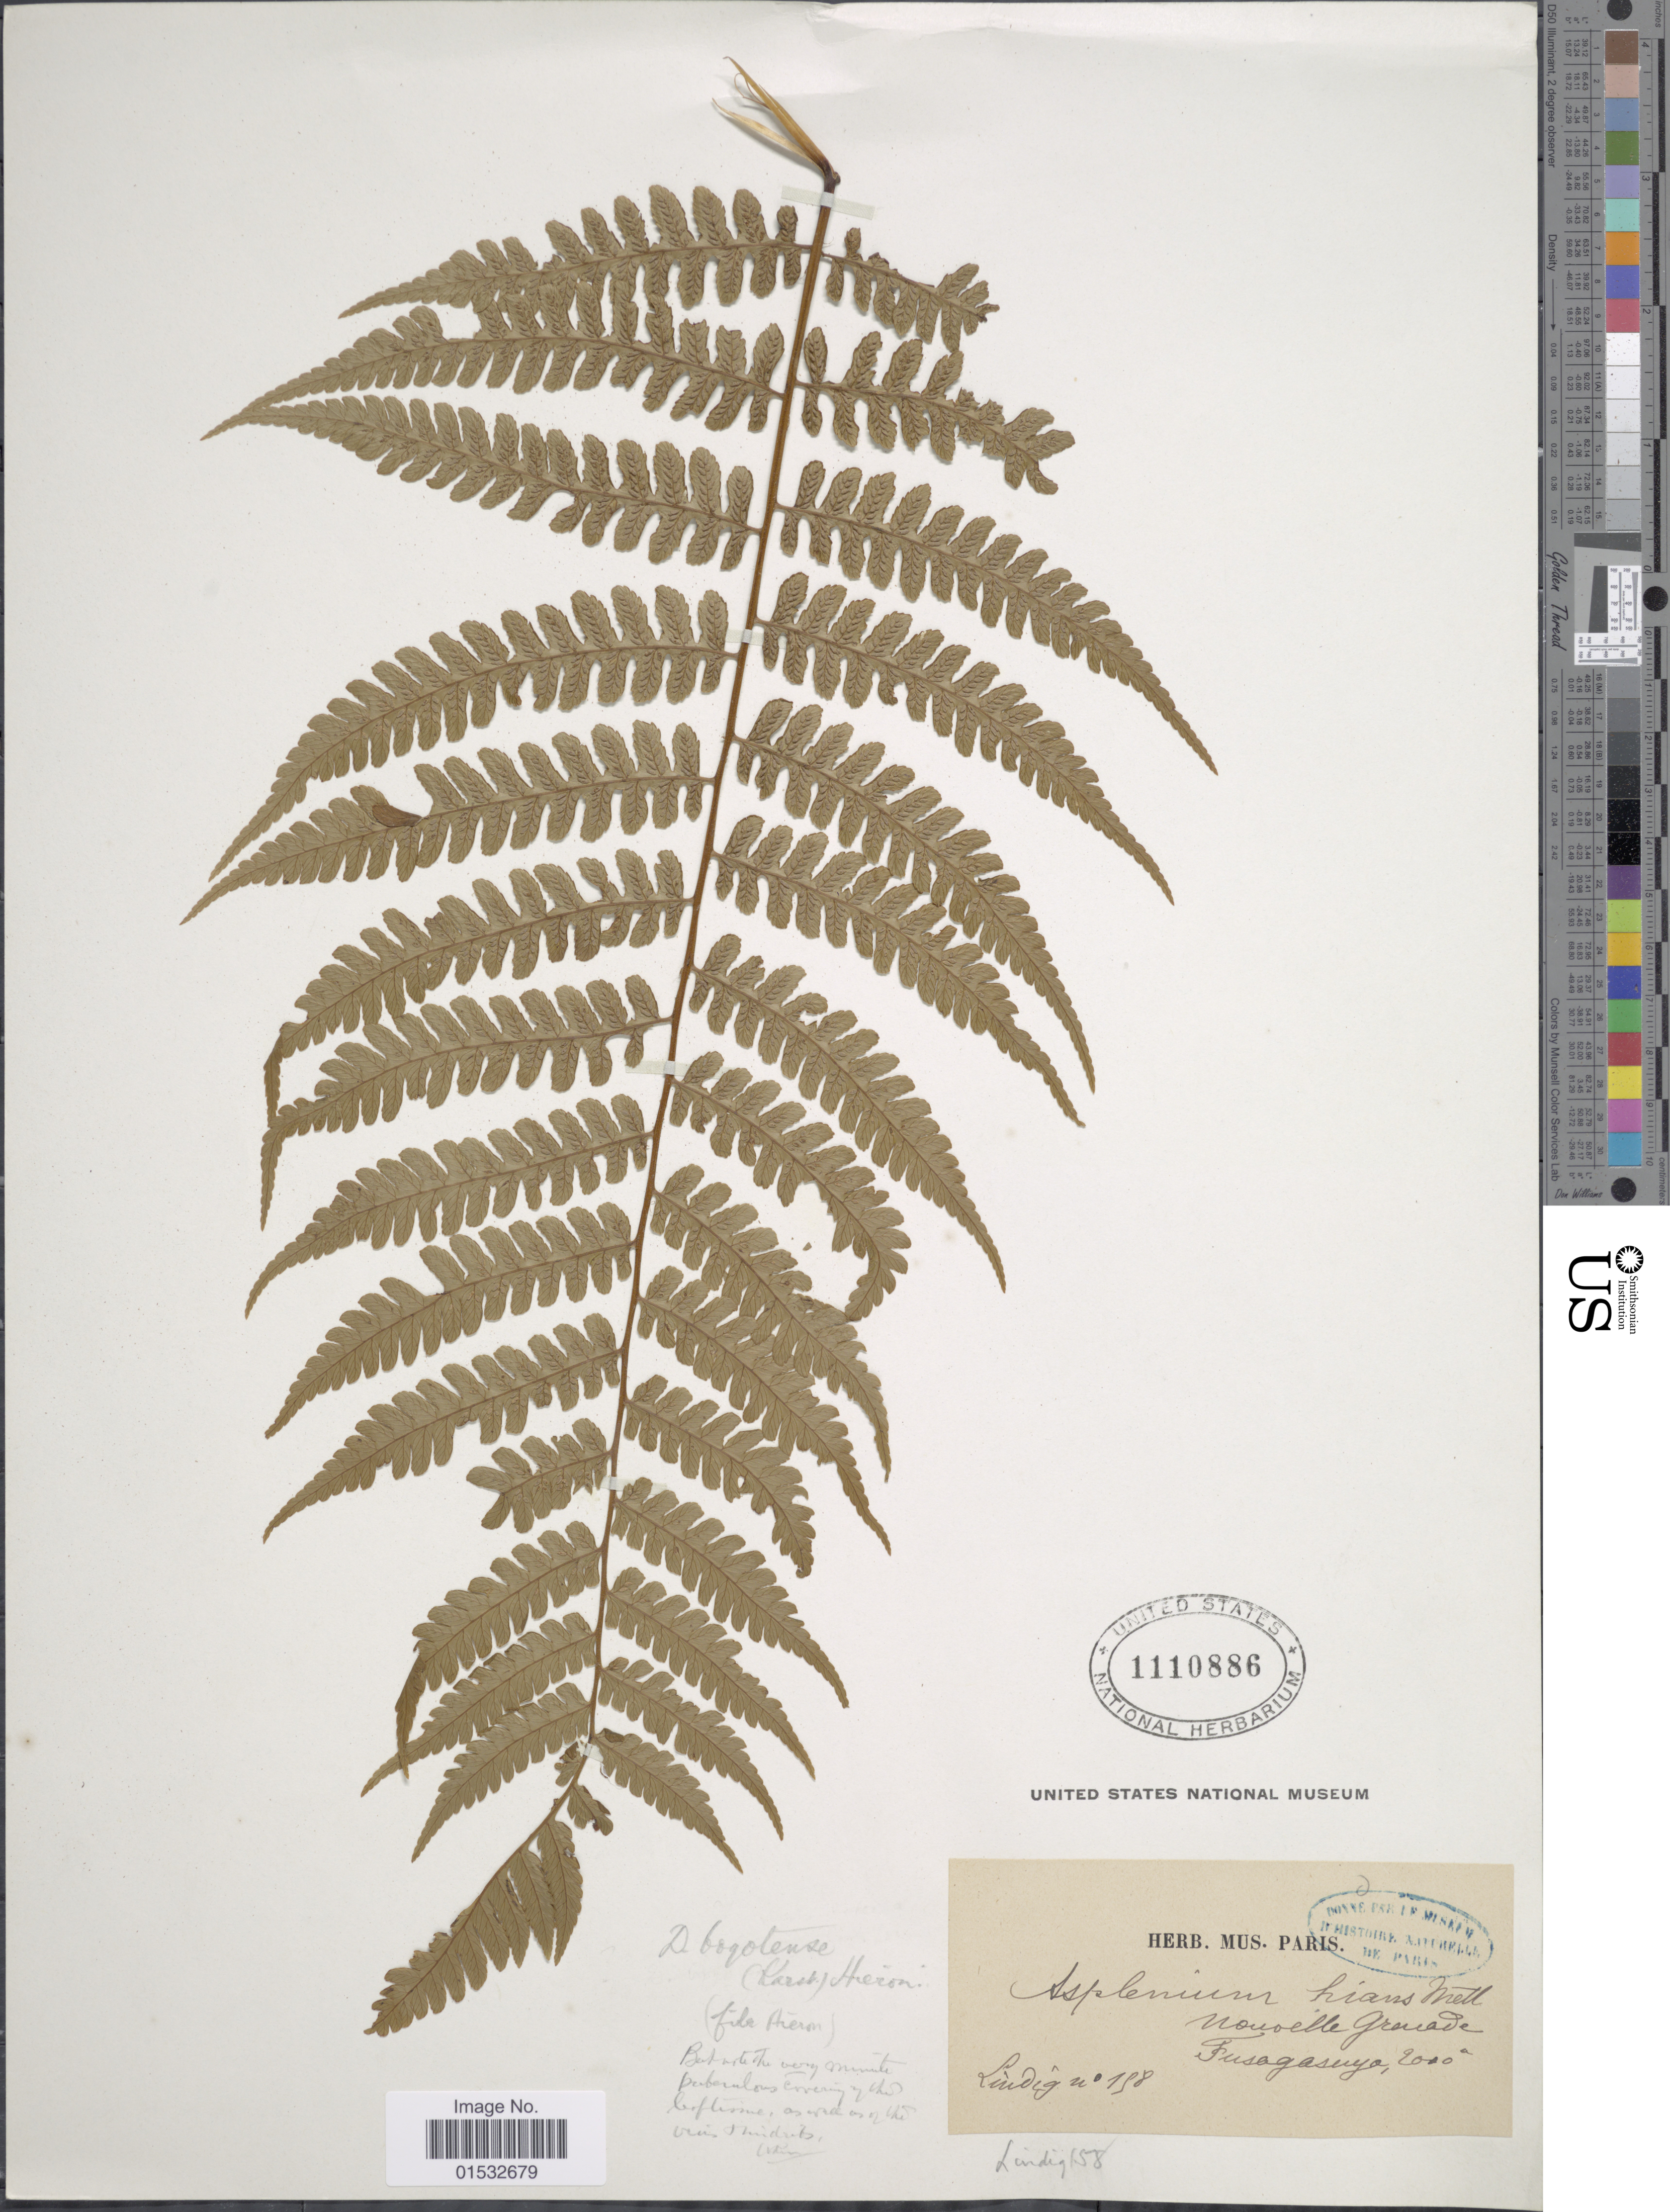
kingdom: Plantae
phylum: Tracheophyta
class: Polypodiopsida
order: Polypodiales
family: Athyriaceae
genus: Diplazium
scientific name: Diplazium bogotense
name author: (H. Karst.) Hieron.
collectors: M. Luidig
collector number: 158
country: Colombia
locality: Nouvelle Granade. Fusagasuga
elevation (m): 2010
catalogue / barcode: US 1110886